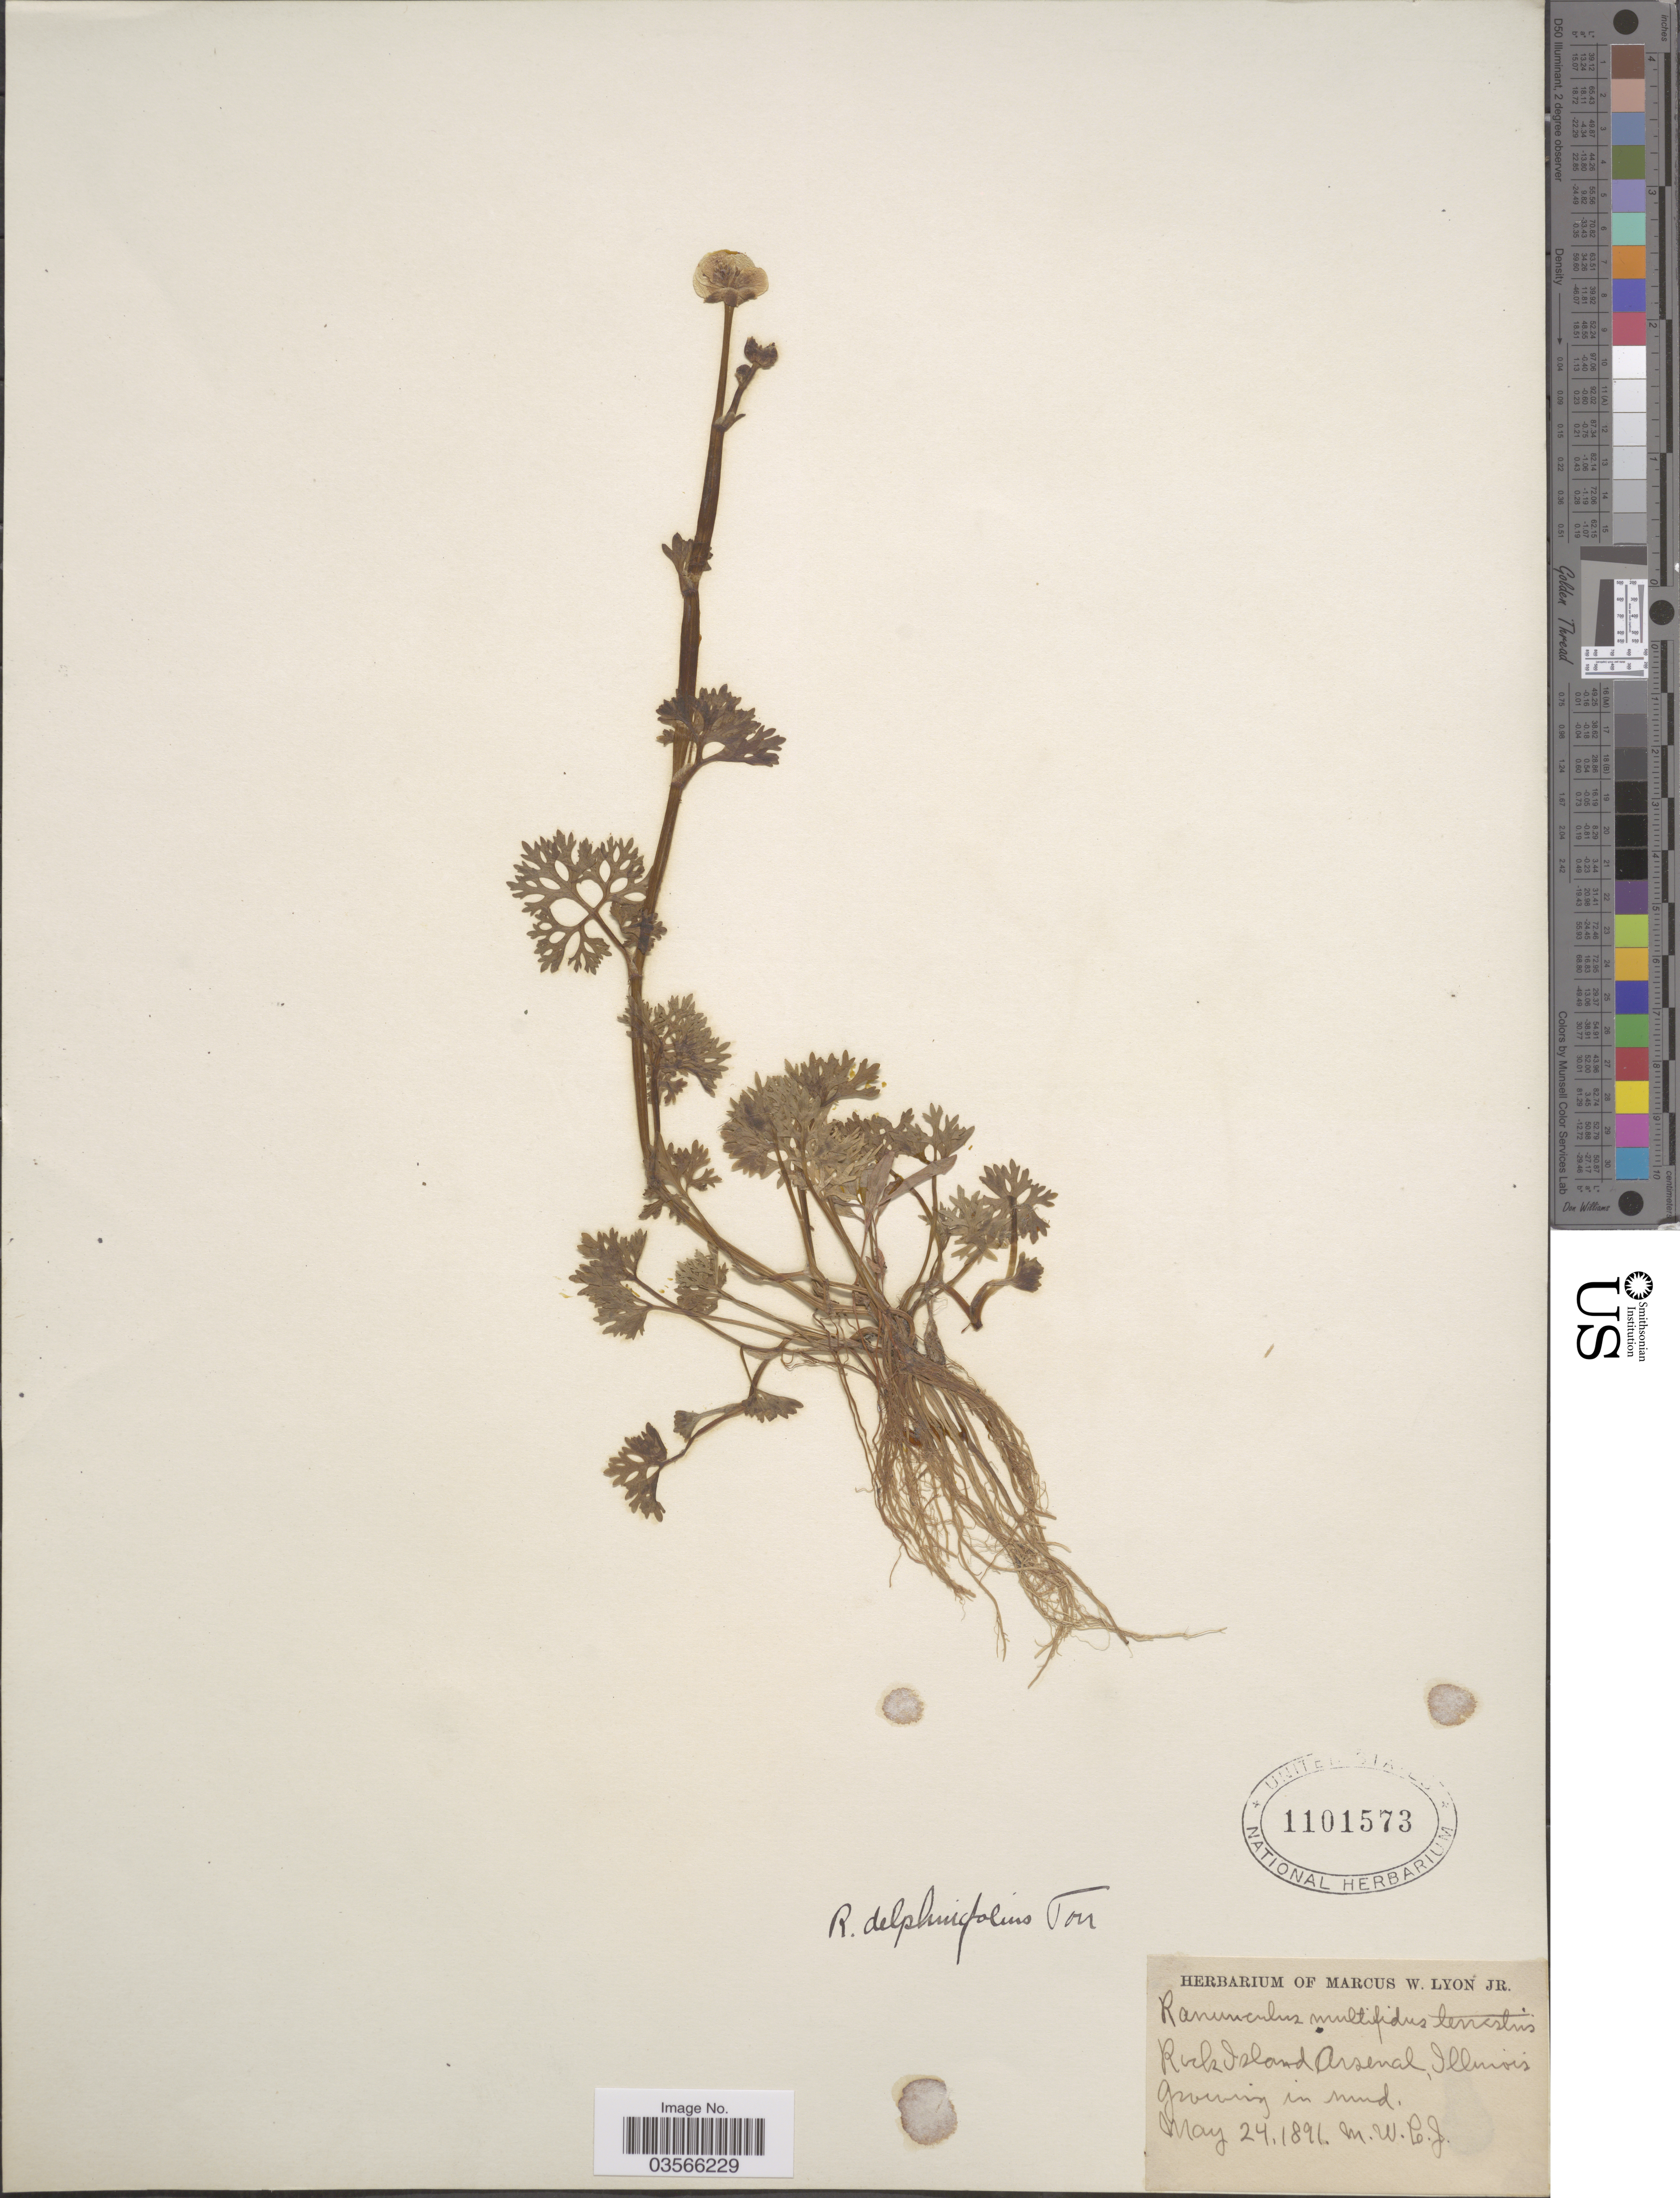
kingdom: Plantae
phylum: Tracheophyta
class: Magnoliopsida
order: Ranunculales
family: Ranunculaceae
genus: Ranunculus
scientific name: Ranunculus flabellaris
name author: Raf.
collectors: M. W. Lyon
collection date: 1891-05-24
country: United States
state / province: Illinois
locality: Rock Island Arsenal.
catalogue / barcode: US 1101573